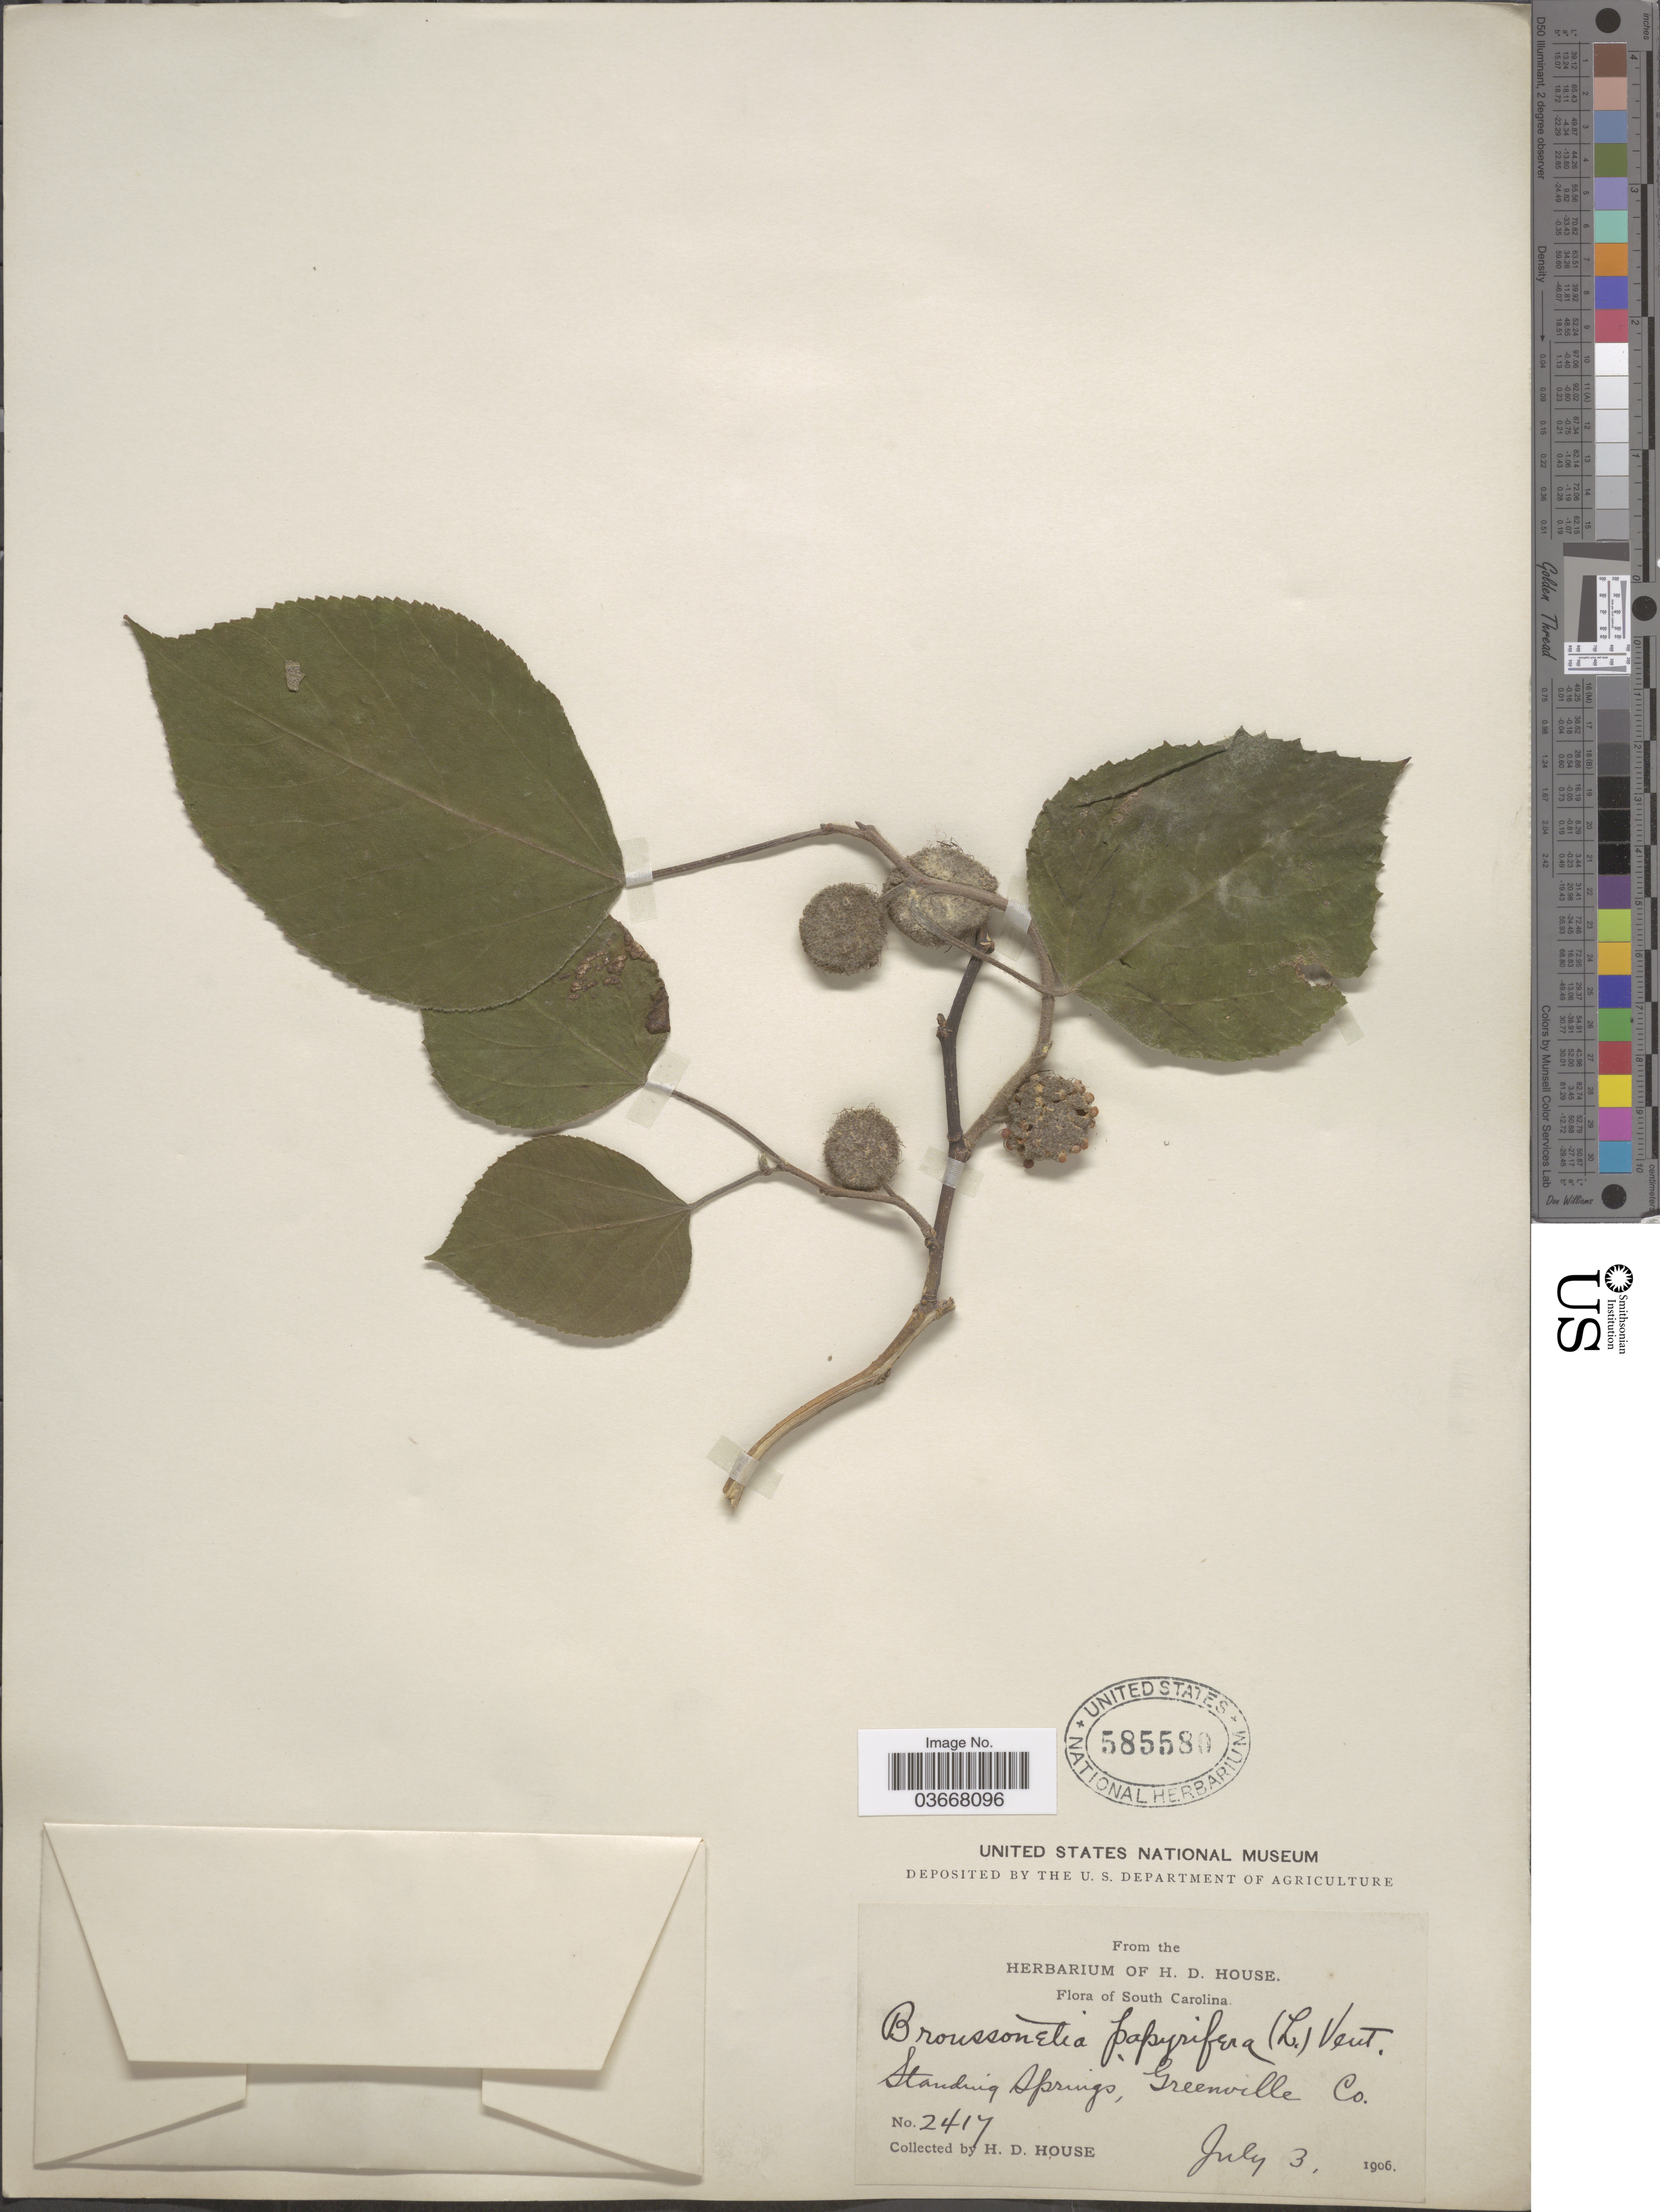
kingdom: Plantae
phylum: Tracheophyta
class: Magnoliopsida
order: Rosales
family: Moraceae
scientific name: Broussoneta papyrifera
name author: (L.) L'Hér. ex Vent.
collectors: H. D. House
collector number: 2417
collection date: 1906-07-03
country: United States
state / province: South Carolina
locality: Standing Springs, Greenville Co.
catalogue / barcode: US 585580